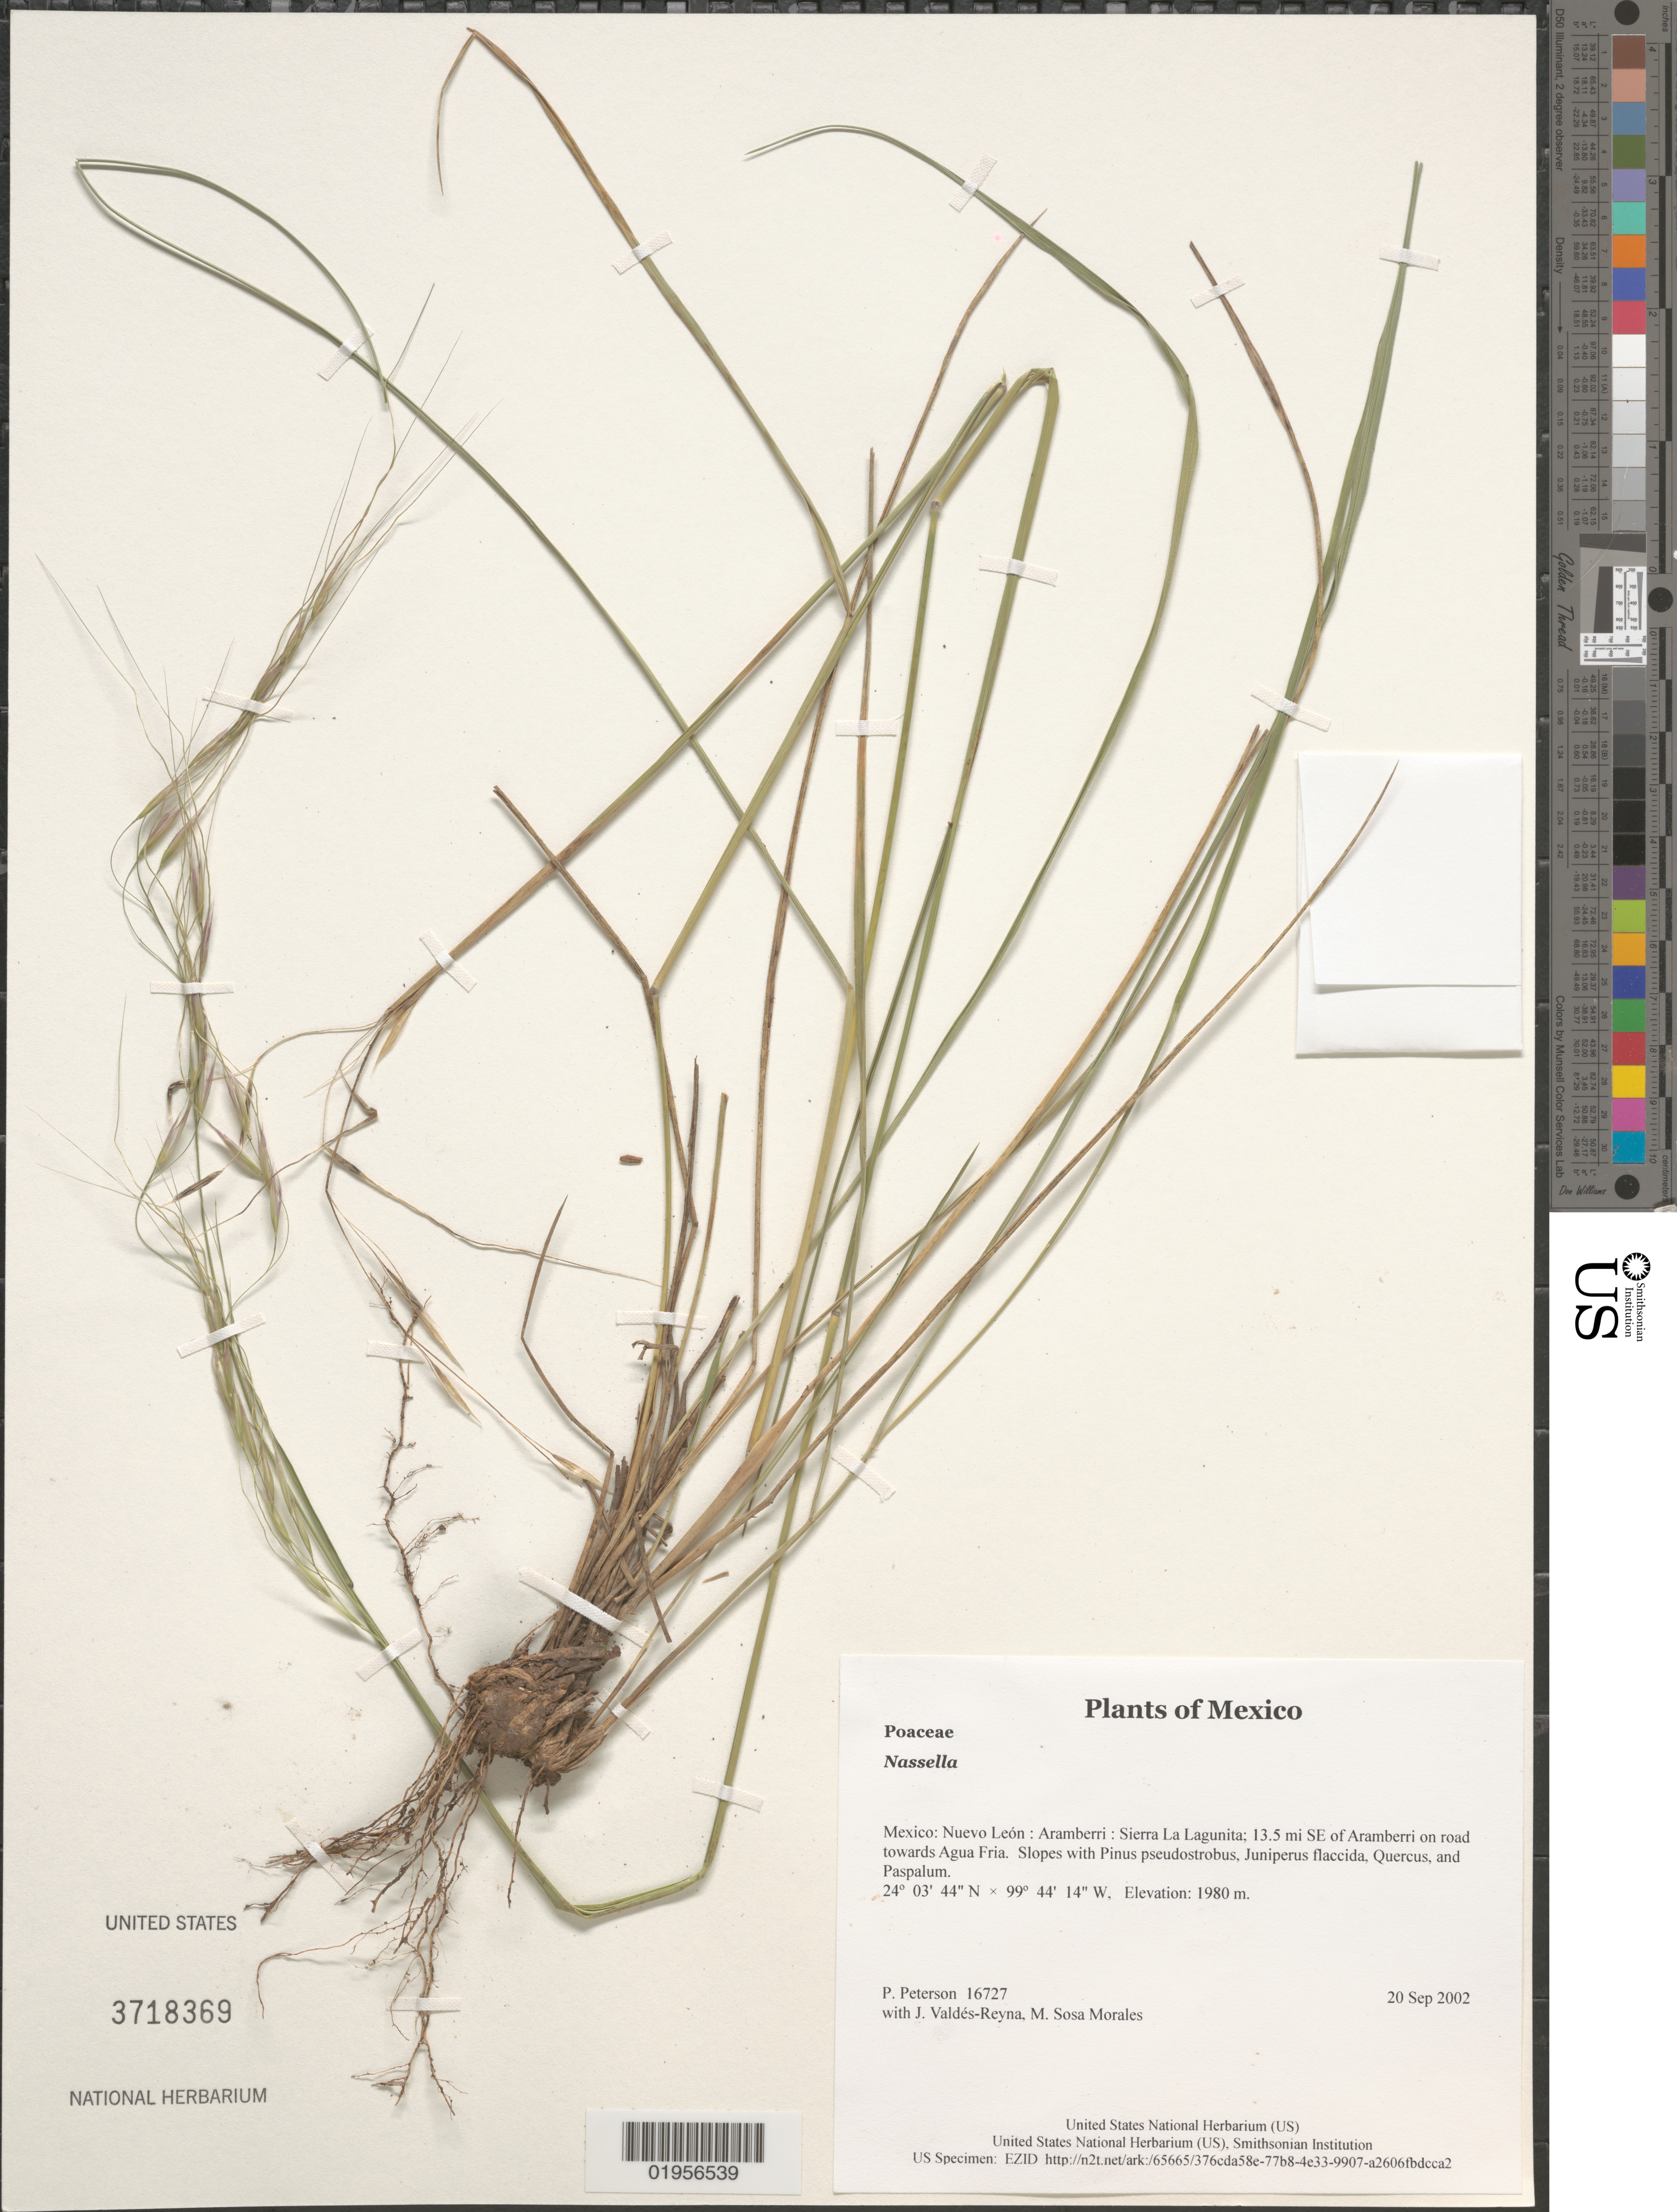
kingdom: Plantae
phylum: Tracheophyta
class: Liliopsida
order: Poales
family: Poaceae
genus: Nassella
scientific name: Nassella sp.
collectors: P. M. Peterson, J. Valdés-Reyna & M. Sosa Morales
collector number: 16727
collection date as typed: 20 Sep 2002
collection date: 2002-09-20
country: Mexico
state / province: Nuevo León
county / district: Aramberri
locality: Sierra La Lagunita; 13.5 mi SE of Aramberri on road towards Agua Fria. Slopes with Pinus pseudostrobus, Juniperus flaccida, Quercus, and Paspalum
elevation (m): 1980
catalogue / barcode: US 3718369